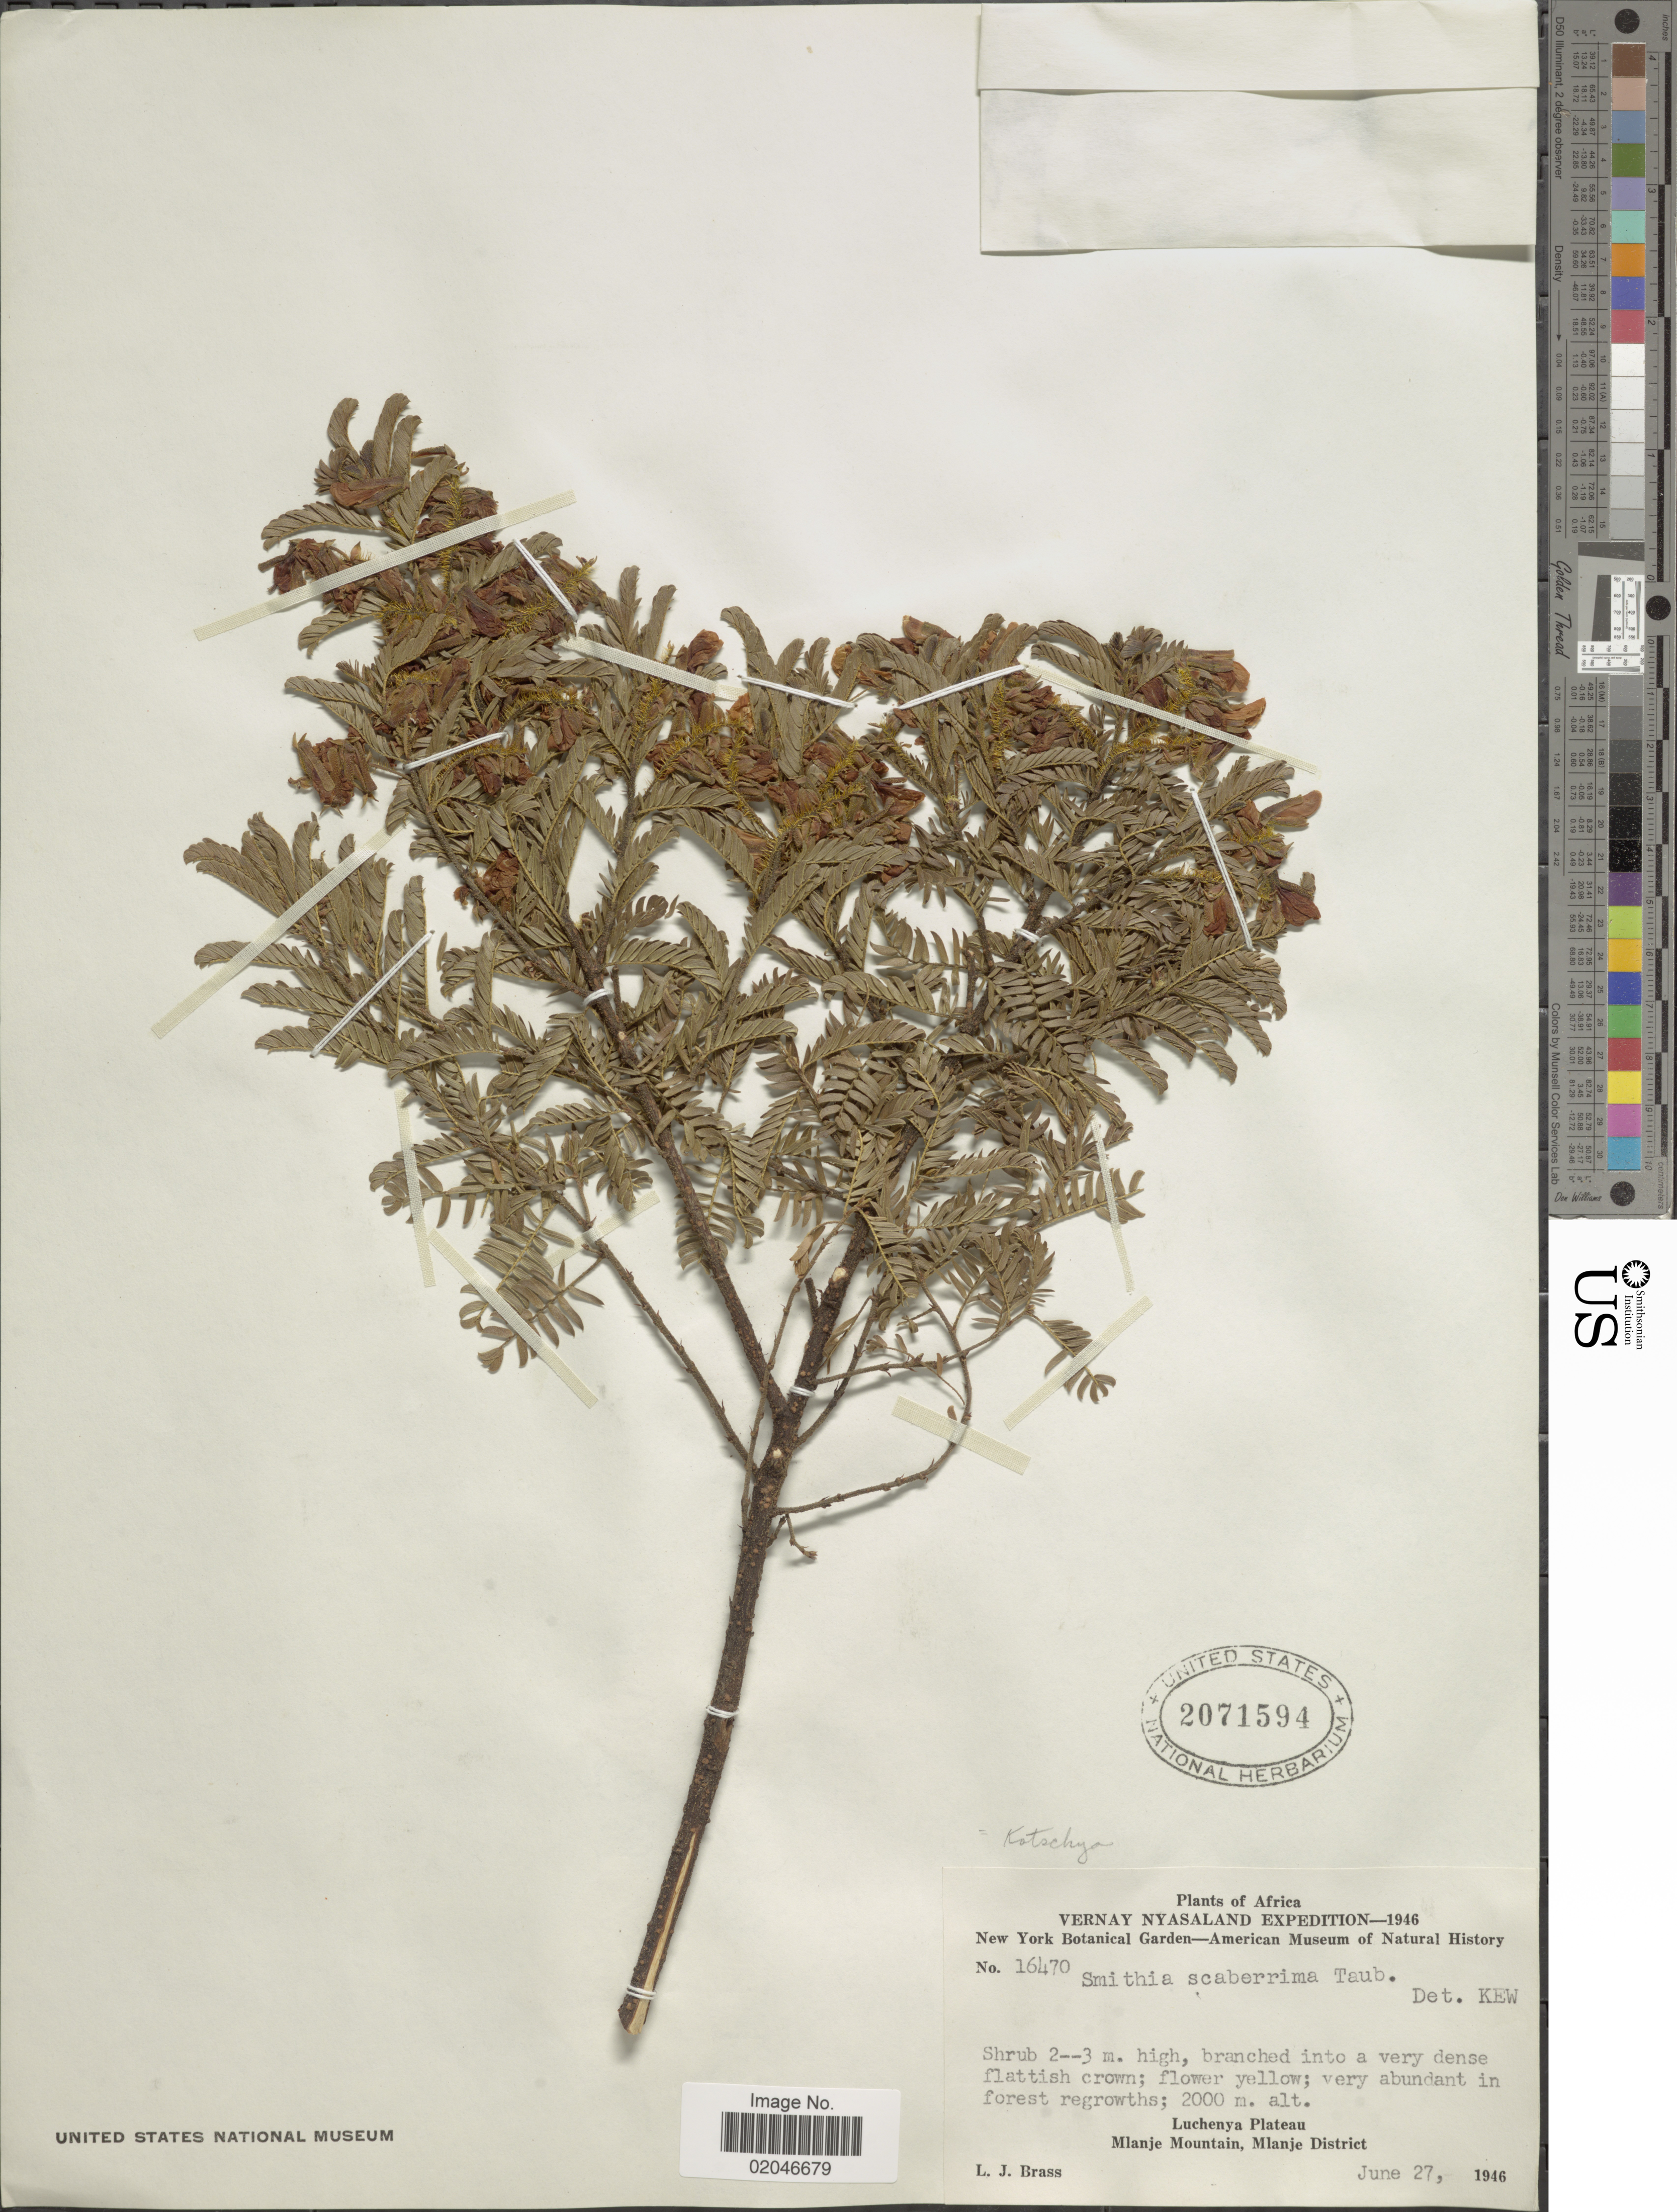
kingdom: Plantae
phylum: Tracheophyta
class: Magnoliopsida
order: Fabales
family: Fabaceae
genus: Kotschya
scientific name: Kotschya scaberrima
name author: (Taub.) Wild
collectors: L. J. Brass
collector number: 16470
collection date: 1946-06-27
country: Malawi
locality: Vernay Nyasaland, Luchenya Plateau, Mlanje Mountain, Mlanje District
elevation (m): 2000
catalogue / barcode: US 2071594